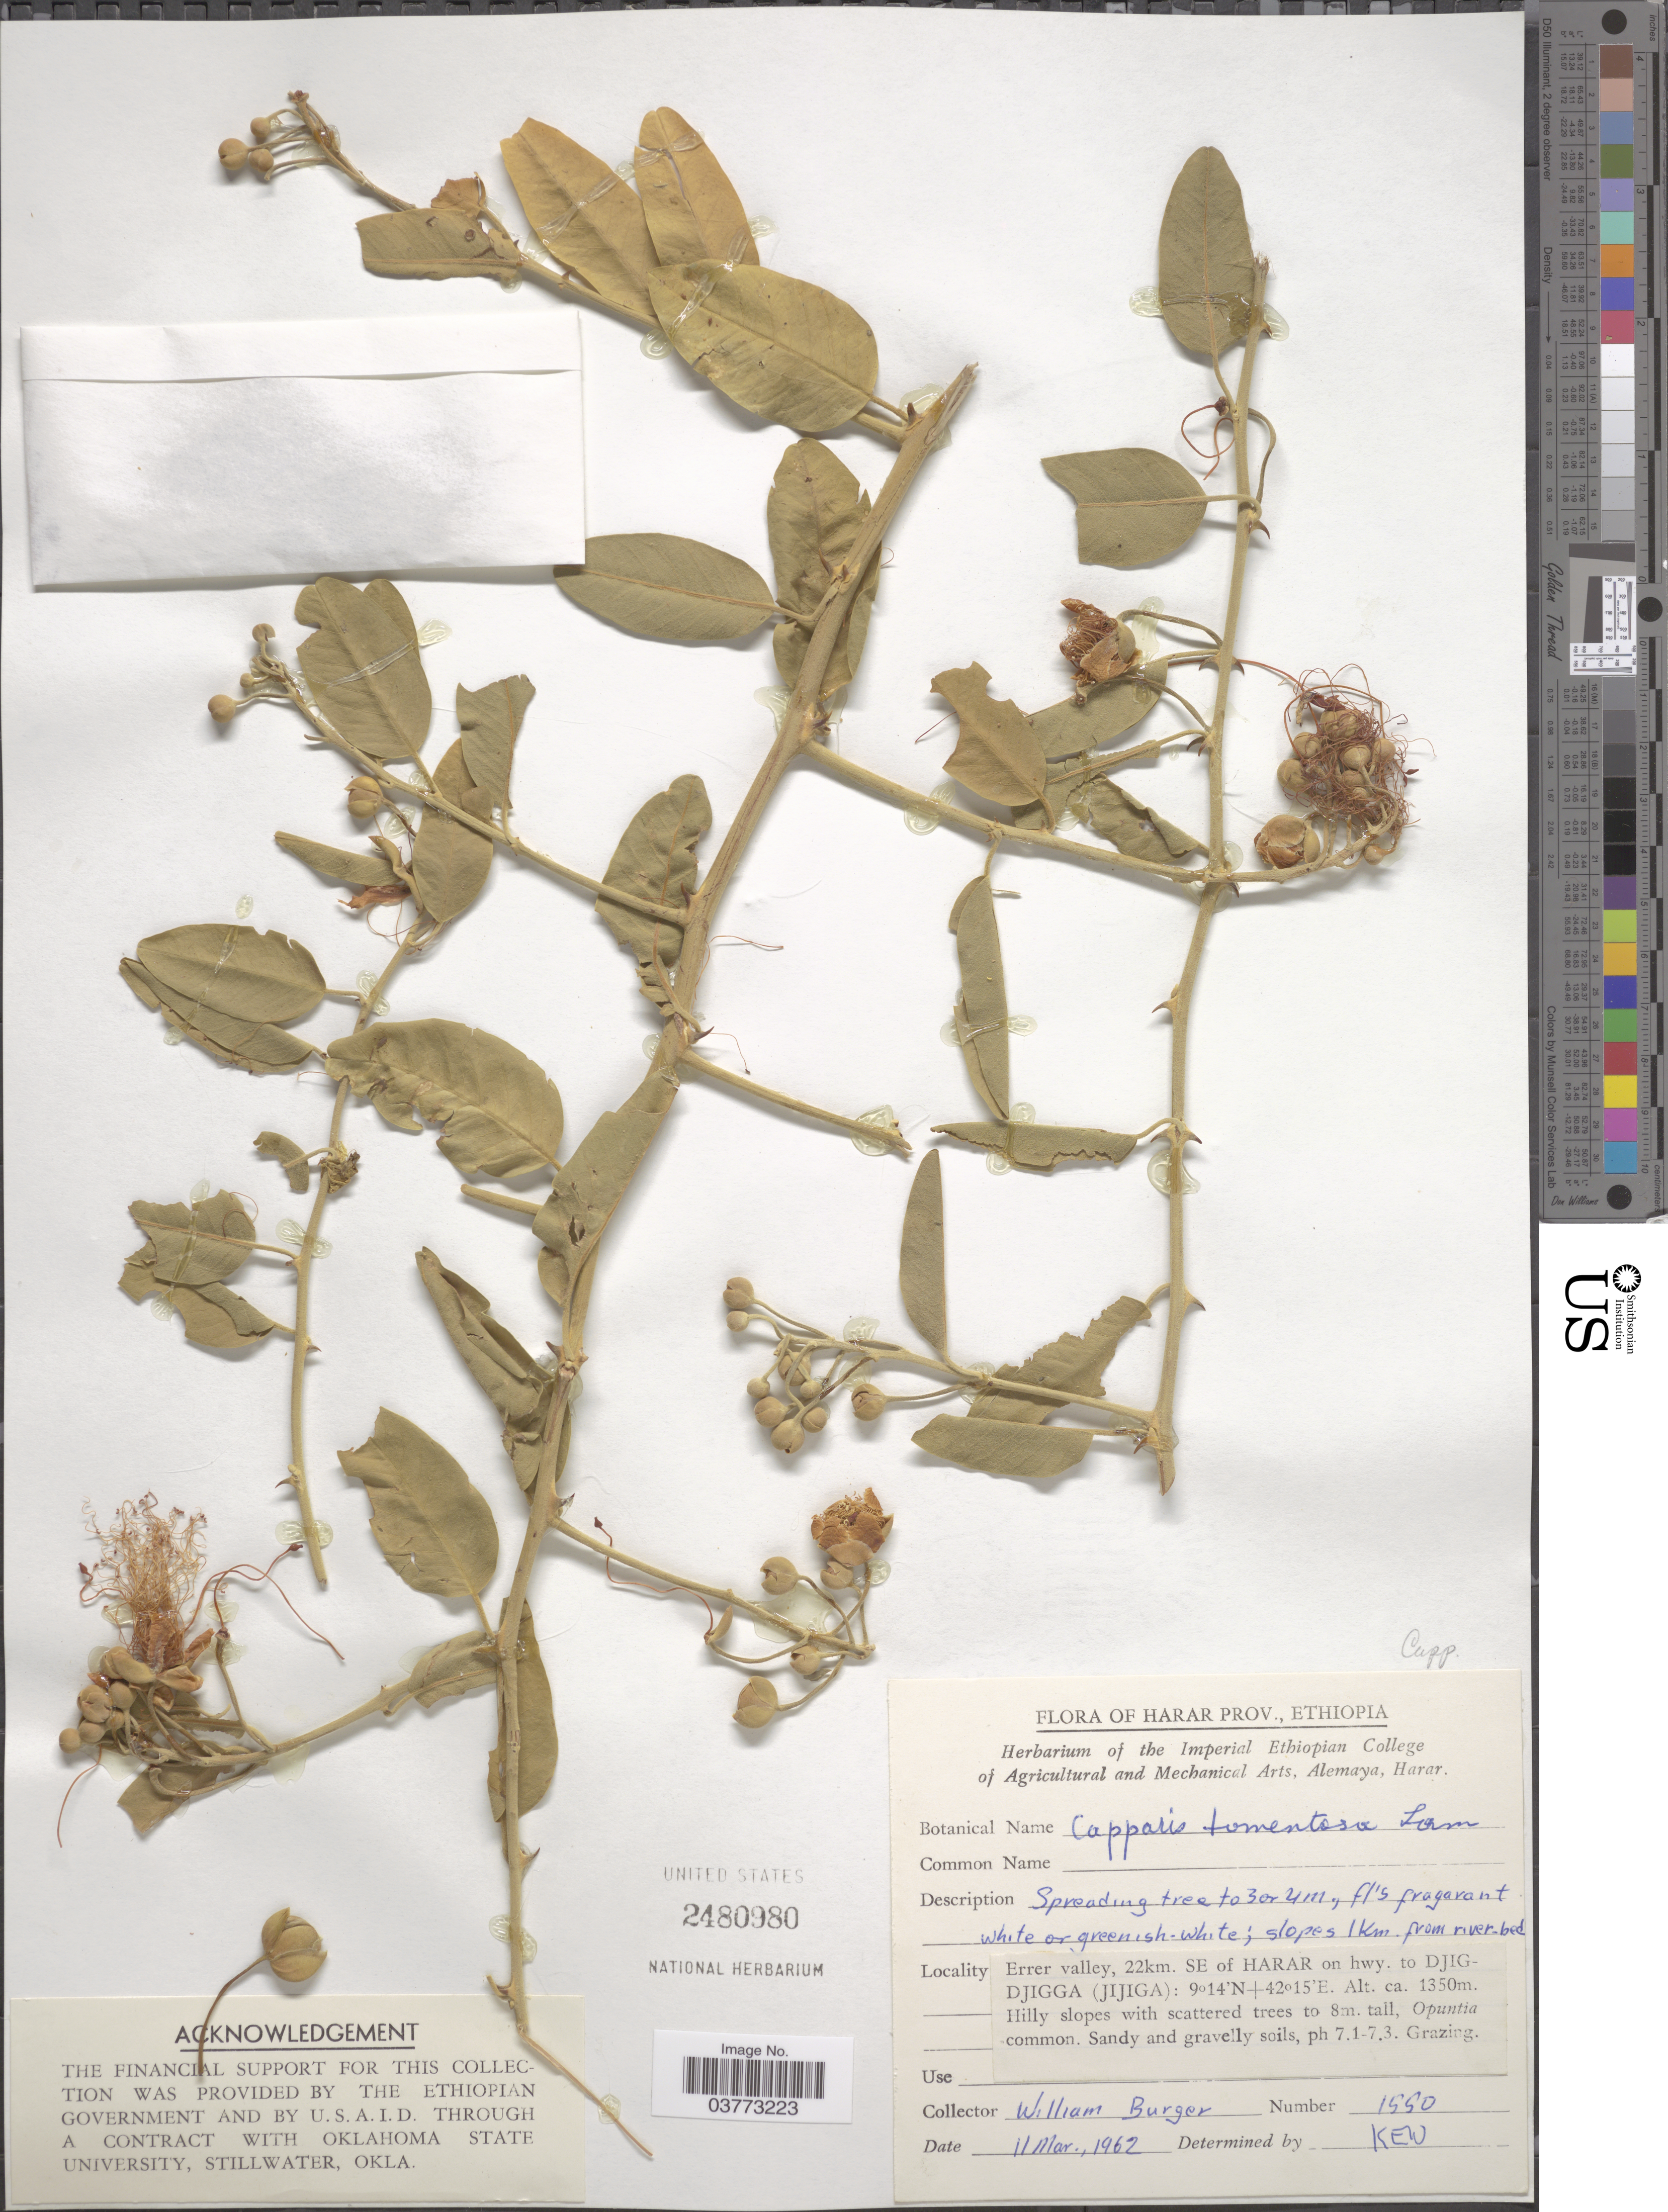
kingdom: Plantae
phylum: Tracheophyta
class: Magnoliopsida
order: Brassicales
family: Capparaceae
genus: Capparis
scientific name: Capparis tomentosa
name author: Lam.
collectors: W. Burger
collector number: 1550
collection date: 1962-03-11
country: Ethiopia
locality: Harar Prov. Errer valley, 22km. SE of Harar on hwy. to Djigdjigga (Jijiga).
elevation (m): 1350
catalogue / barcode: US 2480980